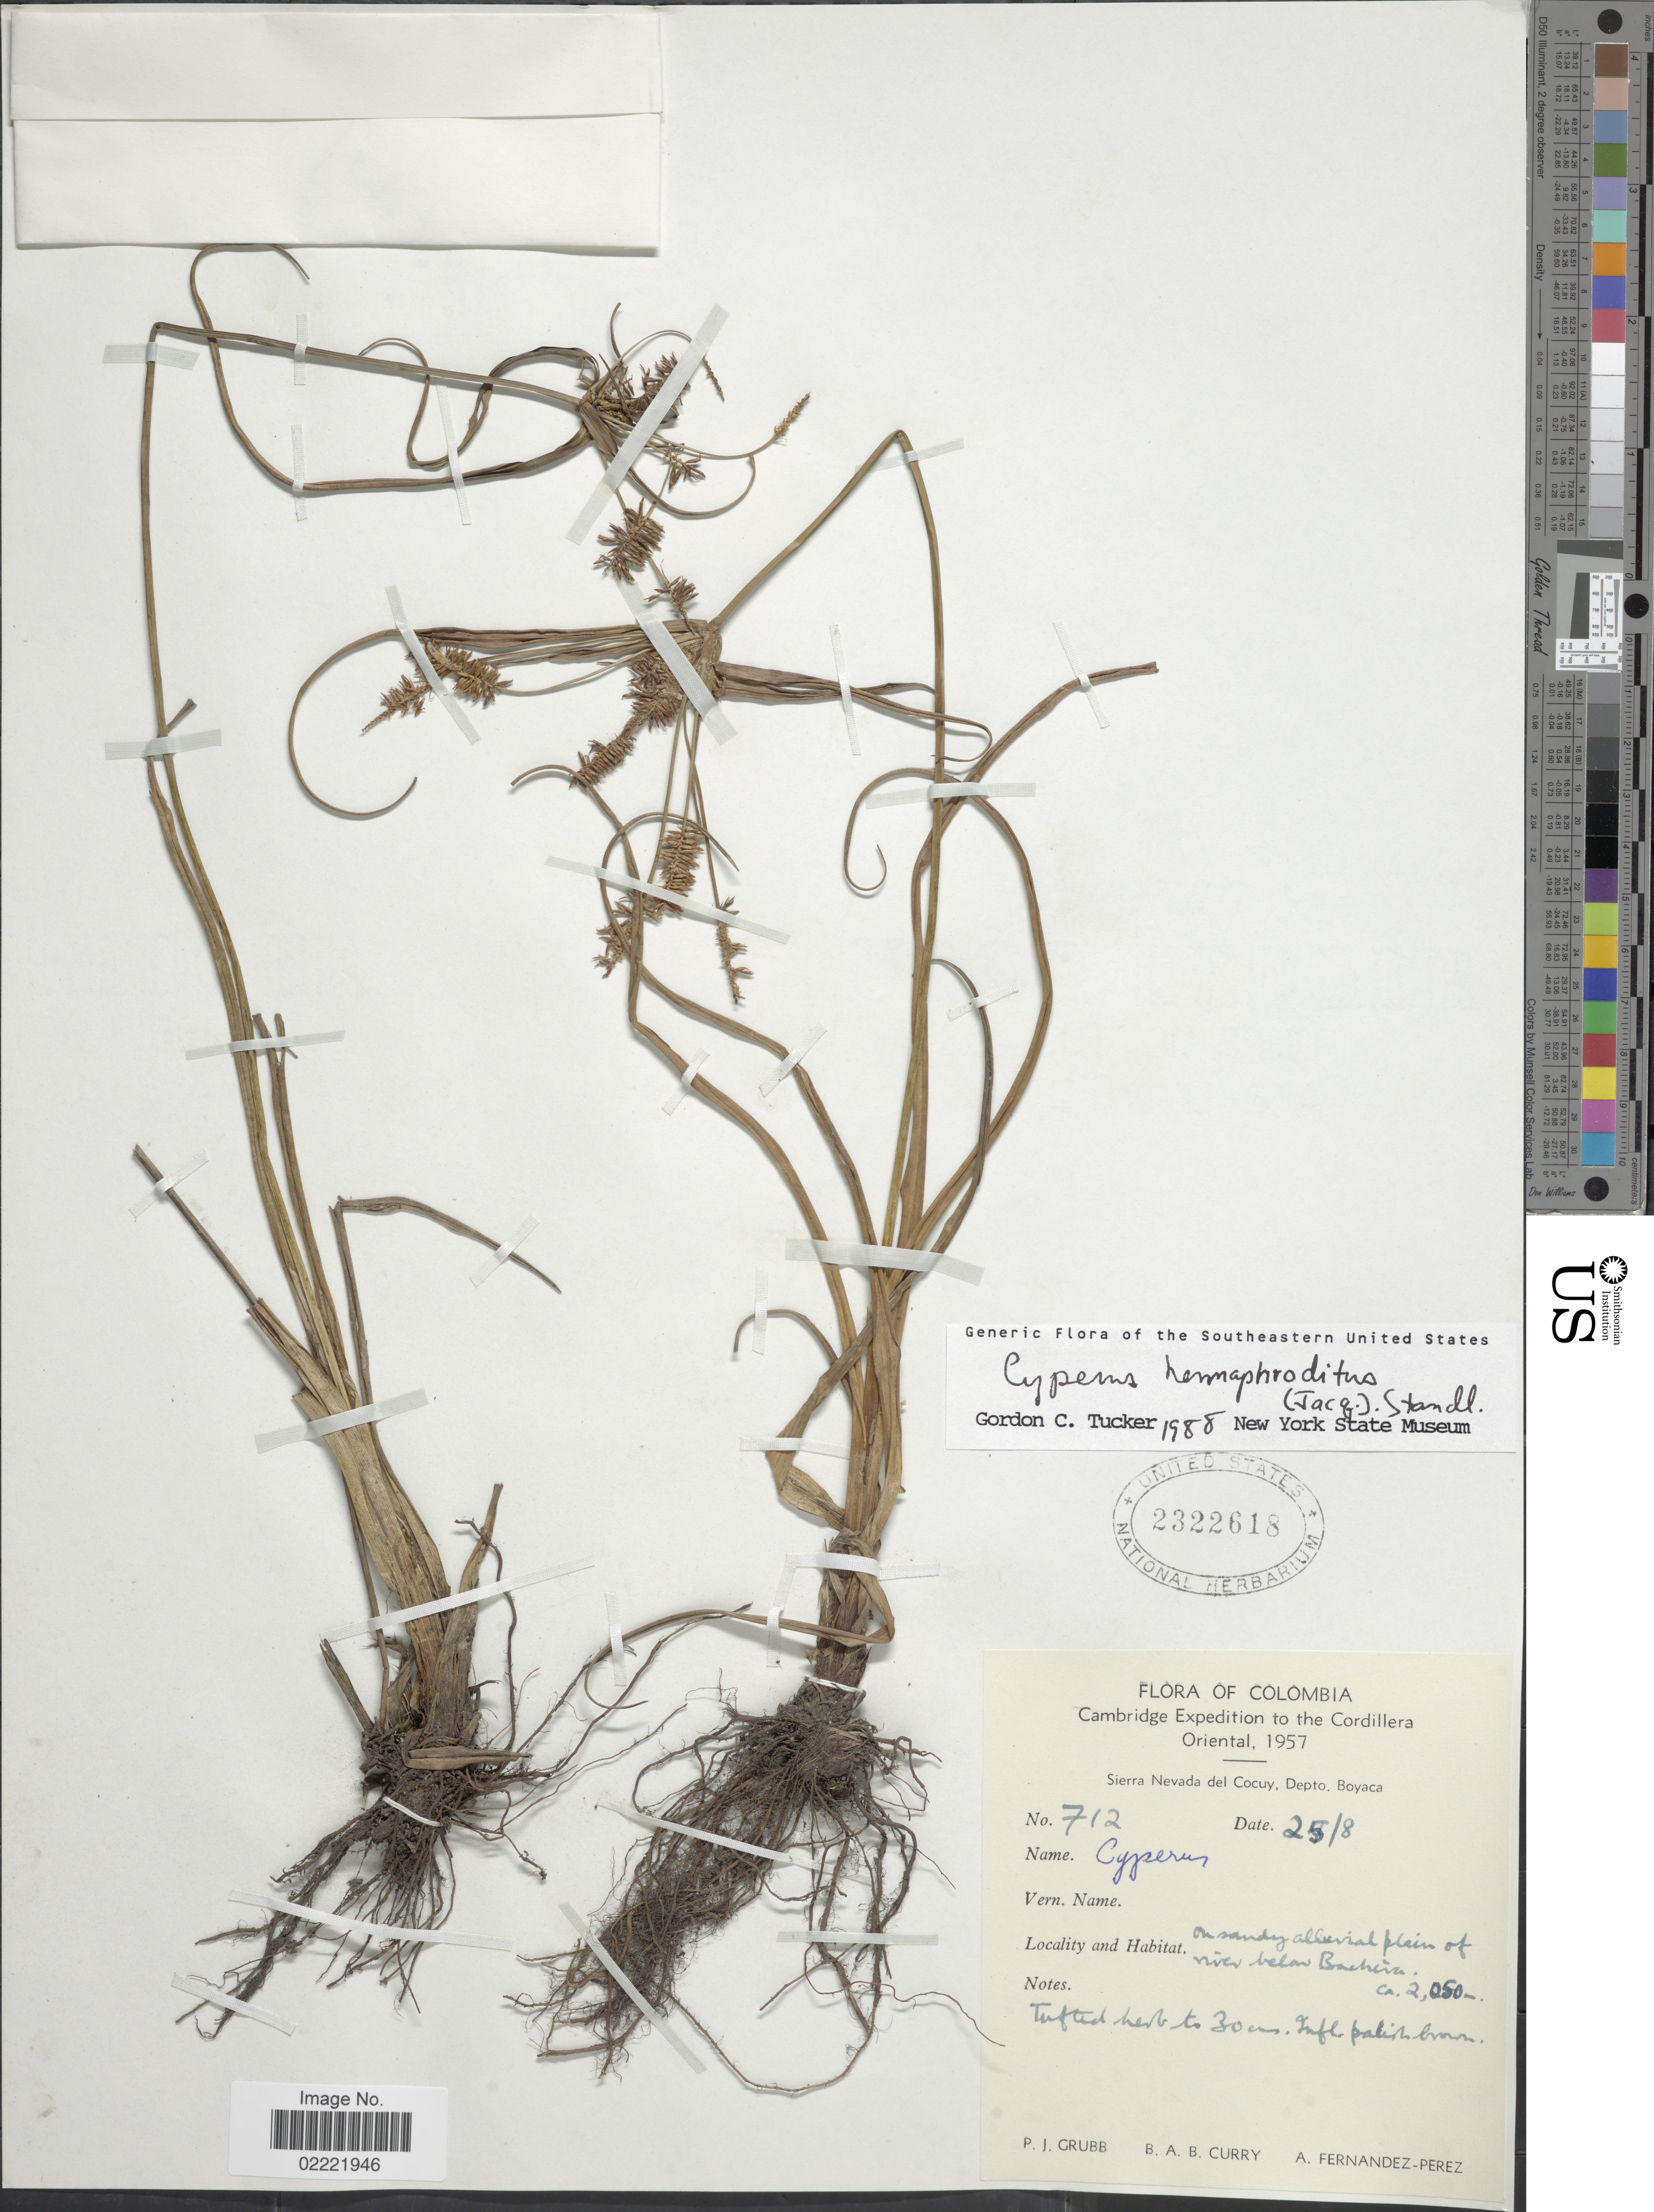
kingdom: Plantae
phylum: Tracheophyta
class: Liliopsida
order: Poales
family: Cyperaceae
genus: Cyperus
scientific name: Cyperus hermaphroditus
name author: (Jacq.) Standl.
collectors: P. J. Grubb, B. Curry & A. Fernández-Pérez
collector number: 712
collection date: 1957-08-25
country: Colombia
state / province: Boyacá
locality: Sierra Nevada del Cocuy, on sandy alluvial plain of river below Bacheira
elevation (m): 2050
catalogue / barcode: US 2322618